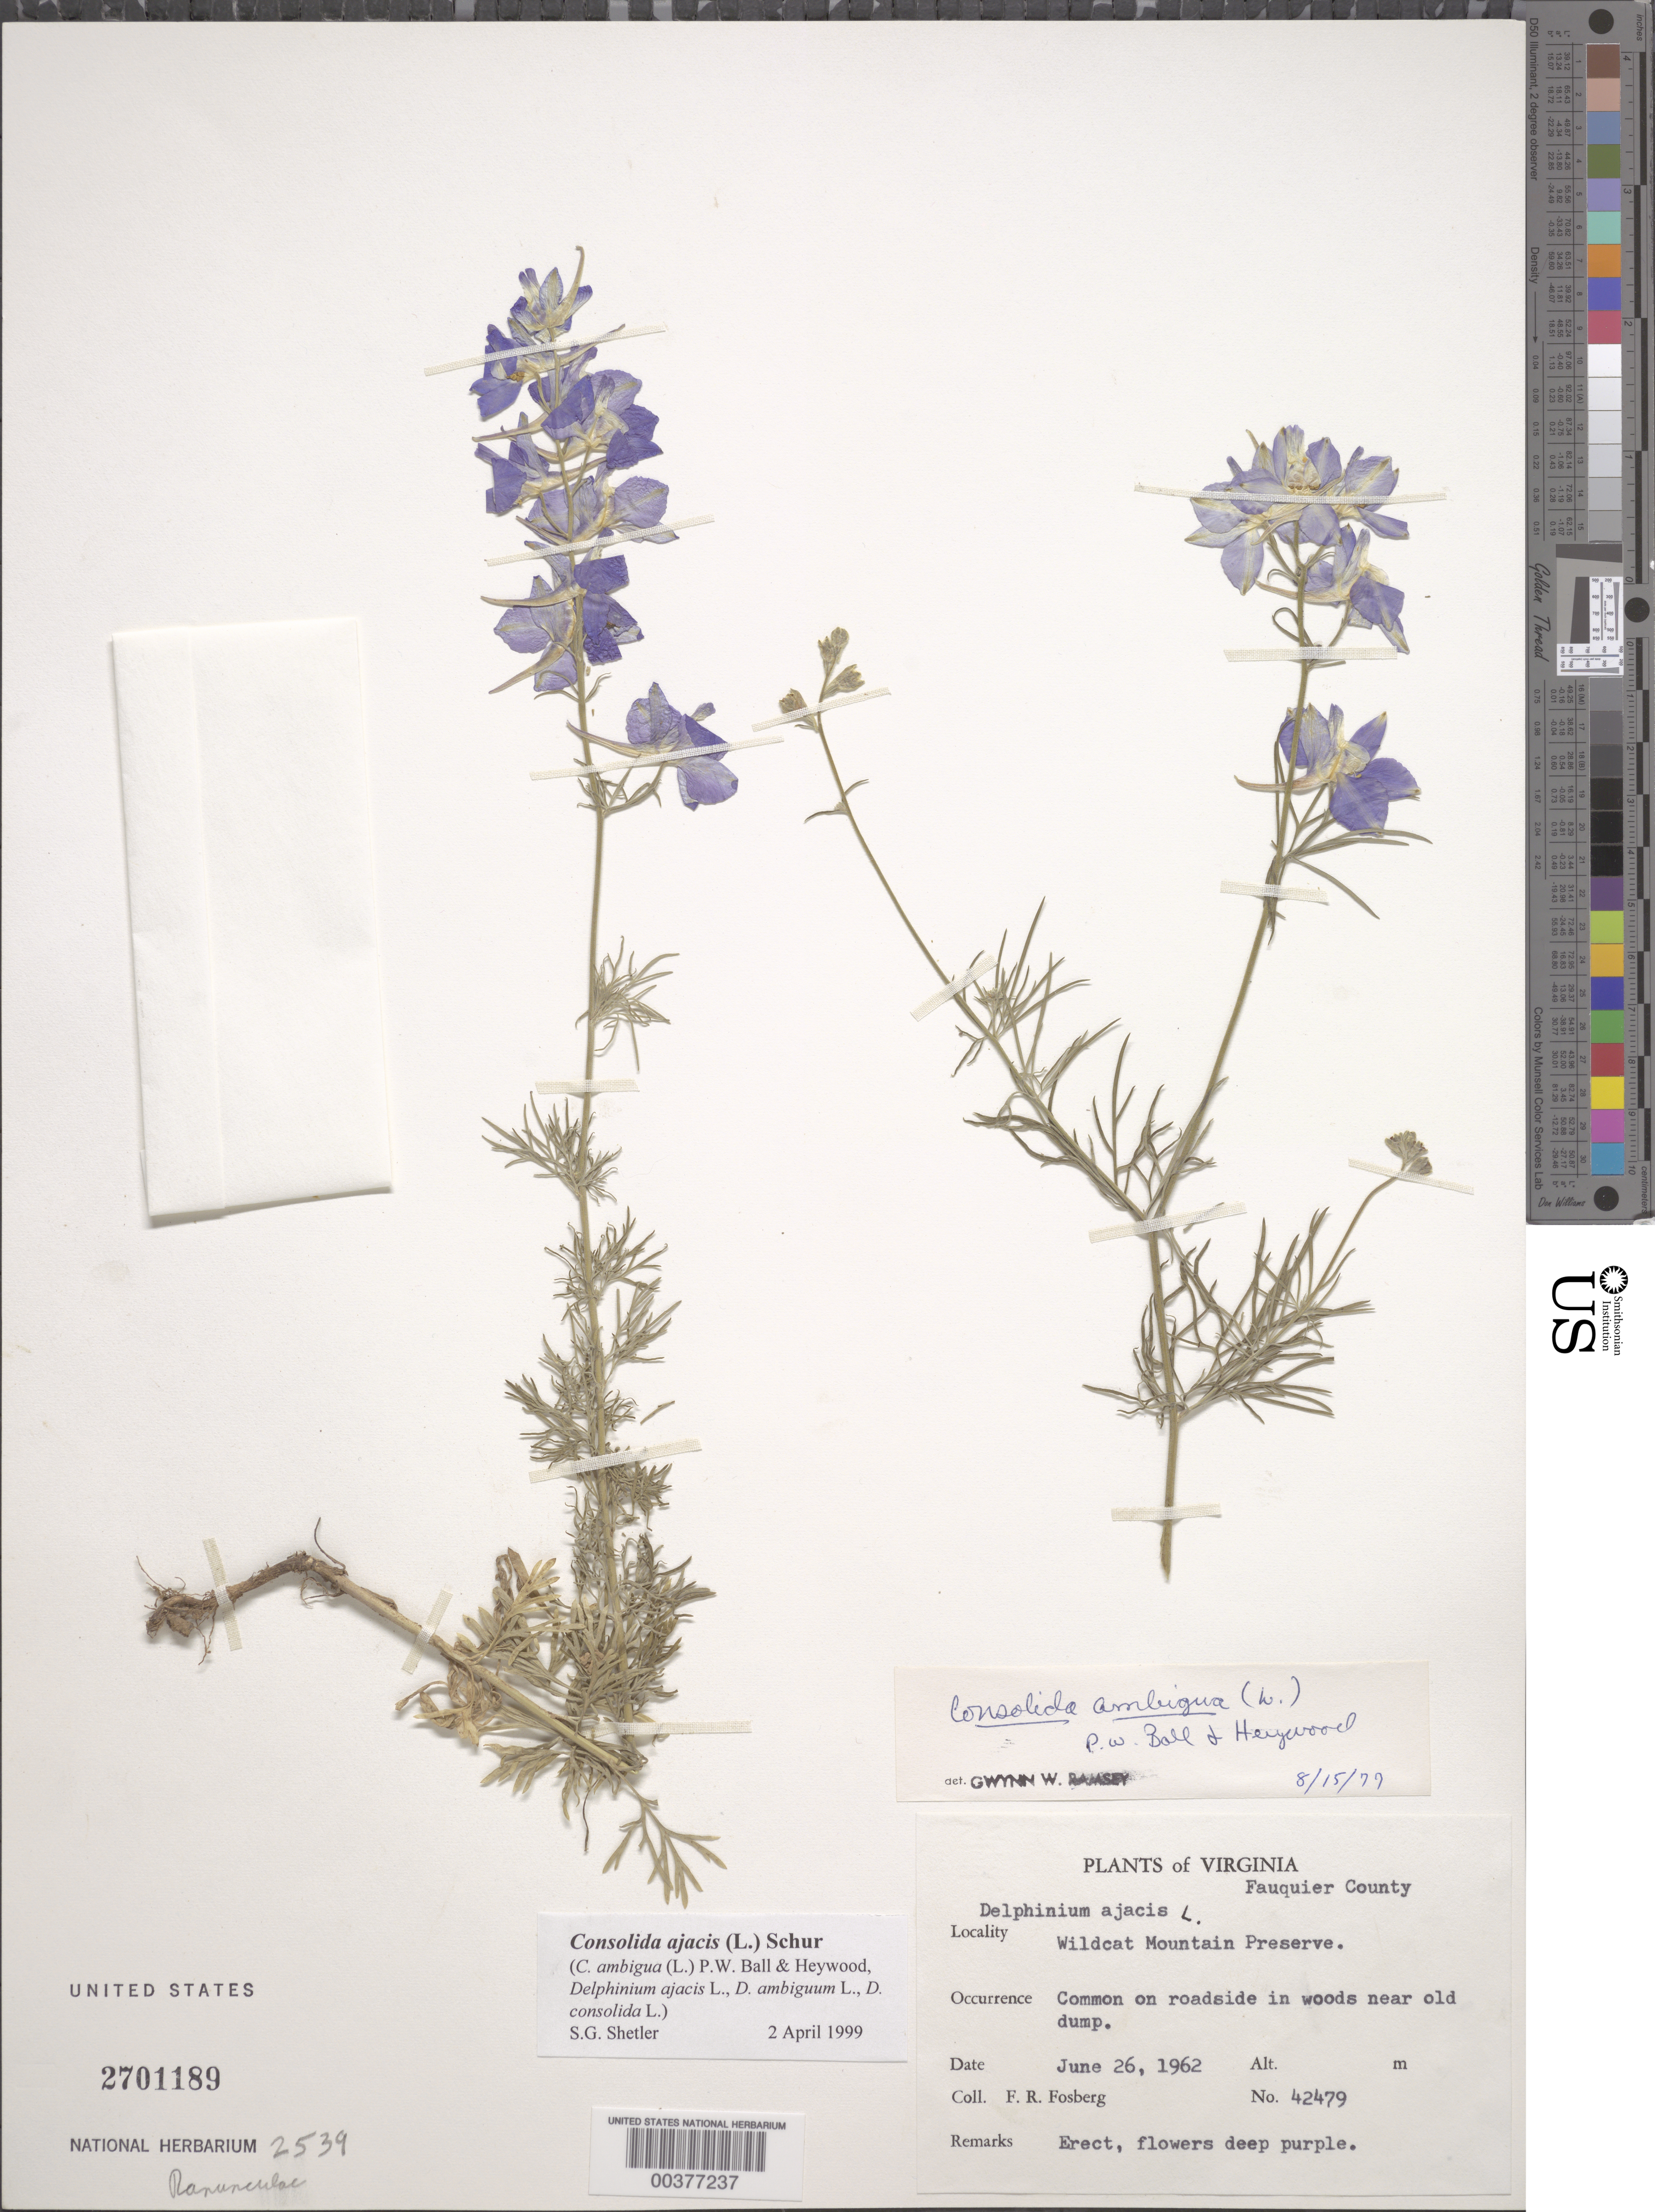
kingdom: Plantae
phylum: Tracheophyta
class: Magnoliopsida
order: Ranunculales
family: Ranunculaceae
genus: Delphinium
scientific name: Delphinium ajacis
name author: L.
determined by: Strong, M. T., (US), Smithsonian Institution - National Museum of Natural History (UNITED STATES)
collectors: F. R. Fosberg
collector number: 42479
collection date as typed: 26 Jun 1962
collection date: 1962-06-26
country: United States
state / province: Virginia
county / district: Fauquier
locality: Wildcat Mountain Preserve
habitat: On roadsidein woods near old dump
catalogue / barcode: US 2701189